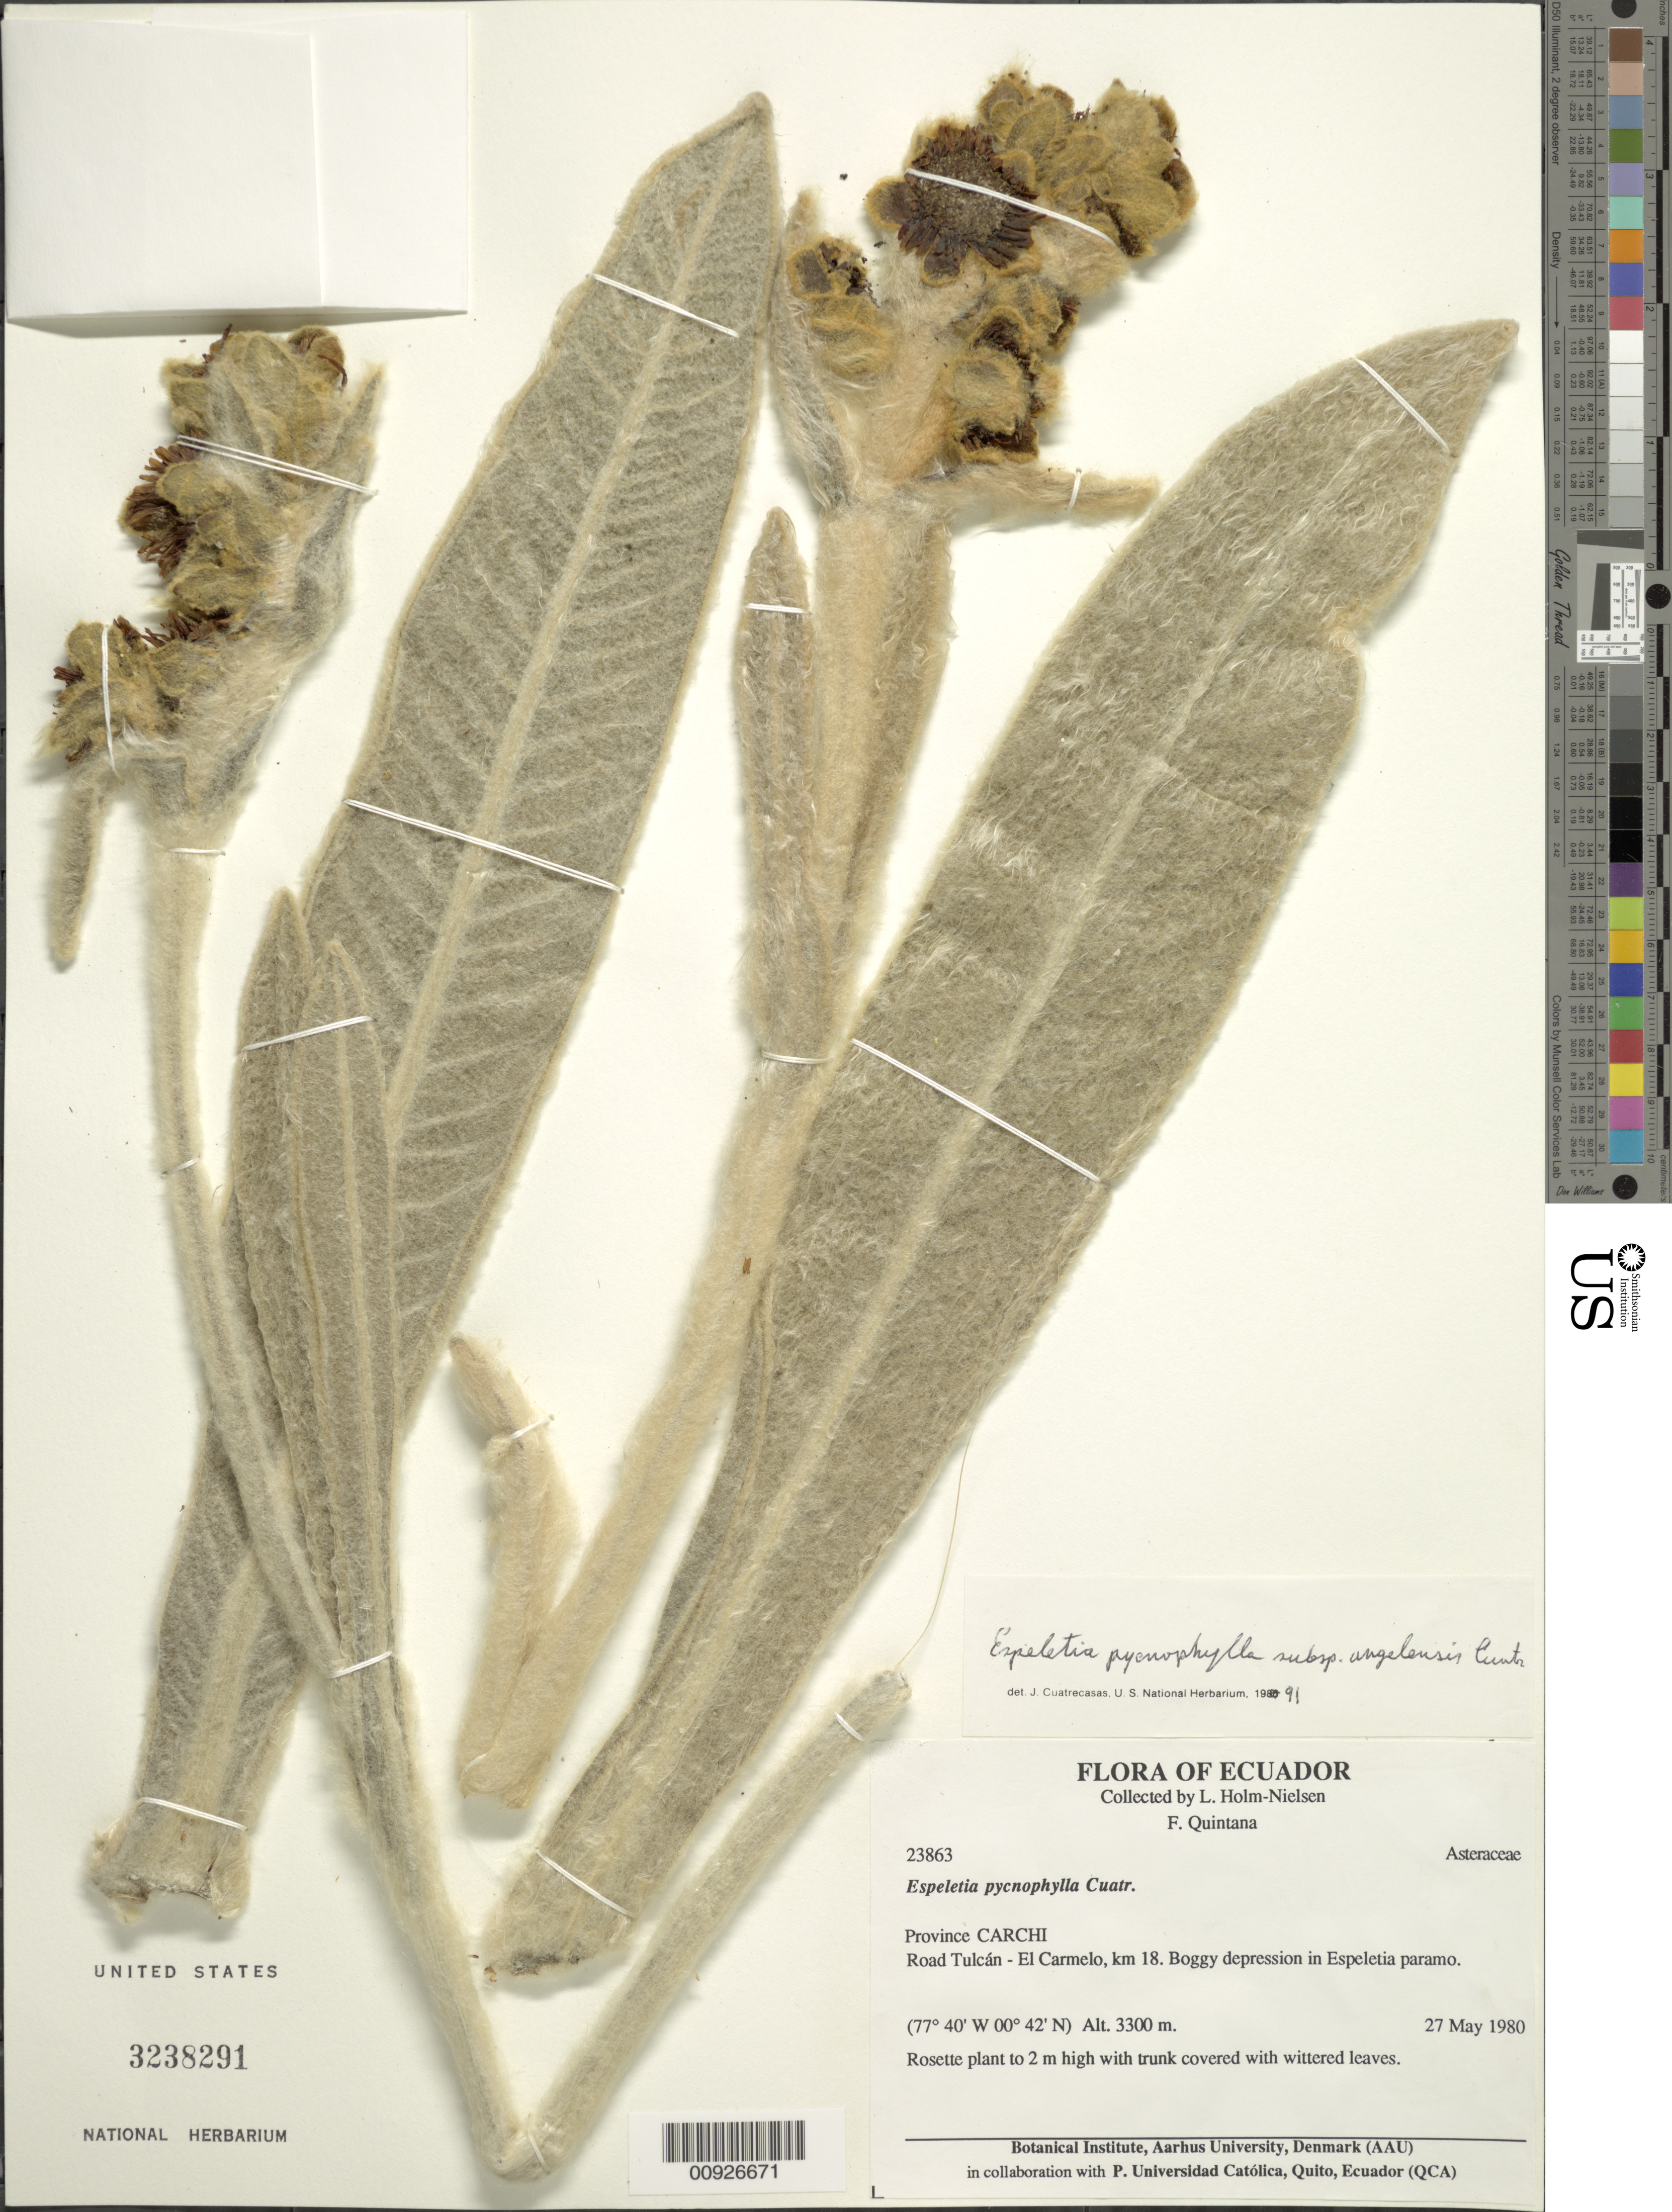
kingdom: Plantae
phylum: Tracheophyta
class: Magnoliopsida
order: Asterales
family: Asteraceae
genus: Espeletia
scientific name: Espeletia pycnophylla subsp. angelensis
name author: Cuatrec.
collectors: L. B. Holm-Nielsen & F. Quintana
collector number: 23863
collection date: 1980-05-27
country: Ecuador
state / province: Carchi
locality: Road Tulcán - El Carmelo, km 18. .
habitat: Boggy depression in Espeletia paramo.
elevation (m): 3300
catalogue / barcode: US 3238291